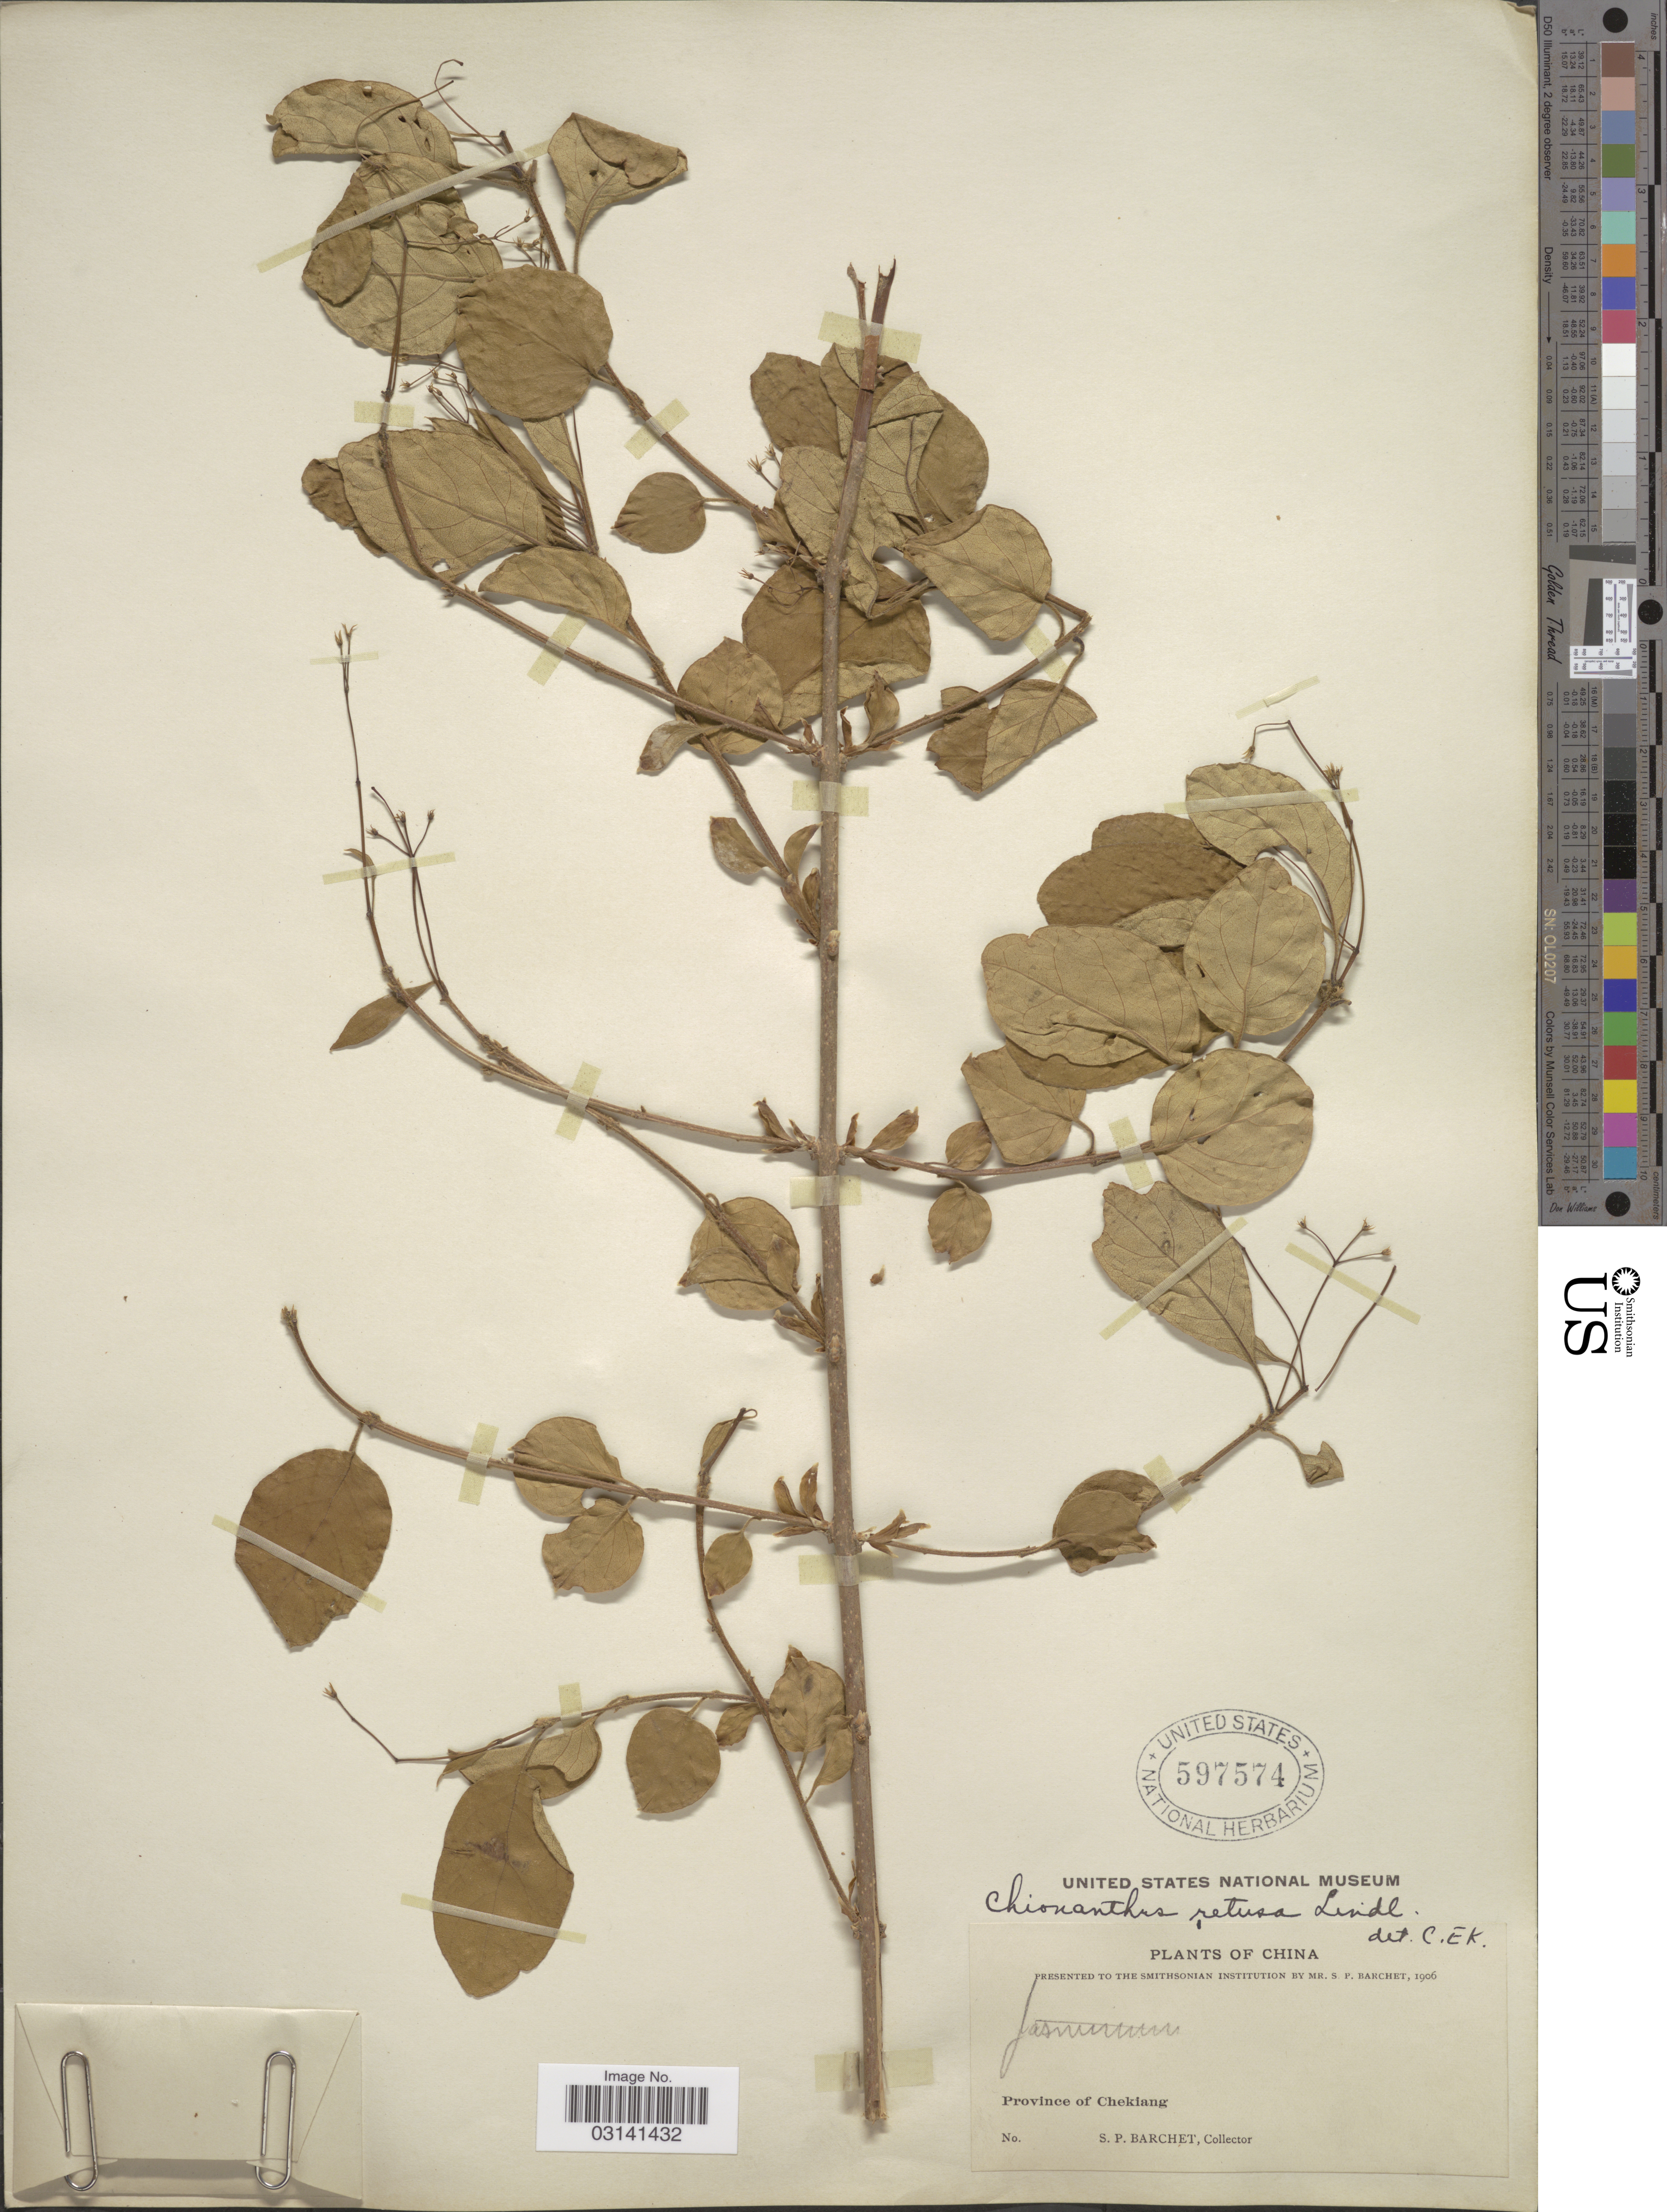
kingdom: Plantae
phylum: Tracheophyta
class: Magnoliopsida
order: Lamiales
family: Oleaceae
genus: Chionanthus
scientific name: Chionanthus retusus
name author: Lindl. & Paxton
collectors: S. P. Barchet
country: China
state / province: Zhejiang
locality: Province of Chekiang.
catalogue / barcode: US 597574